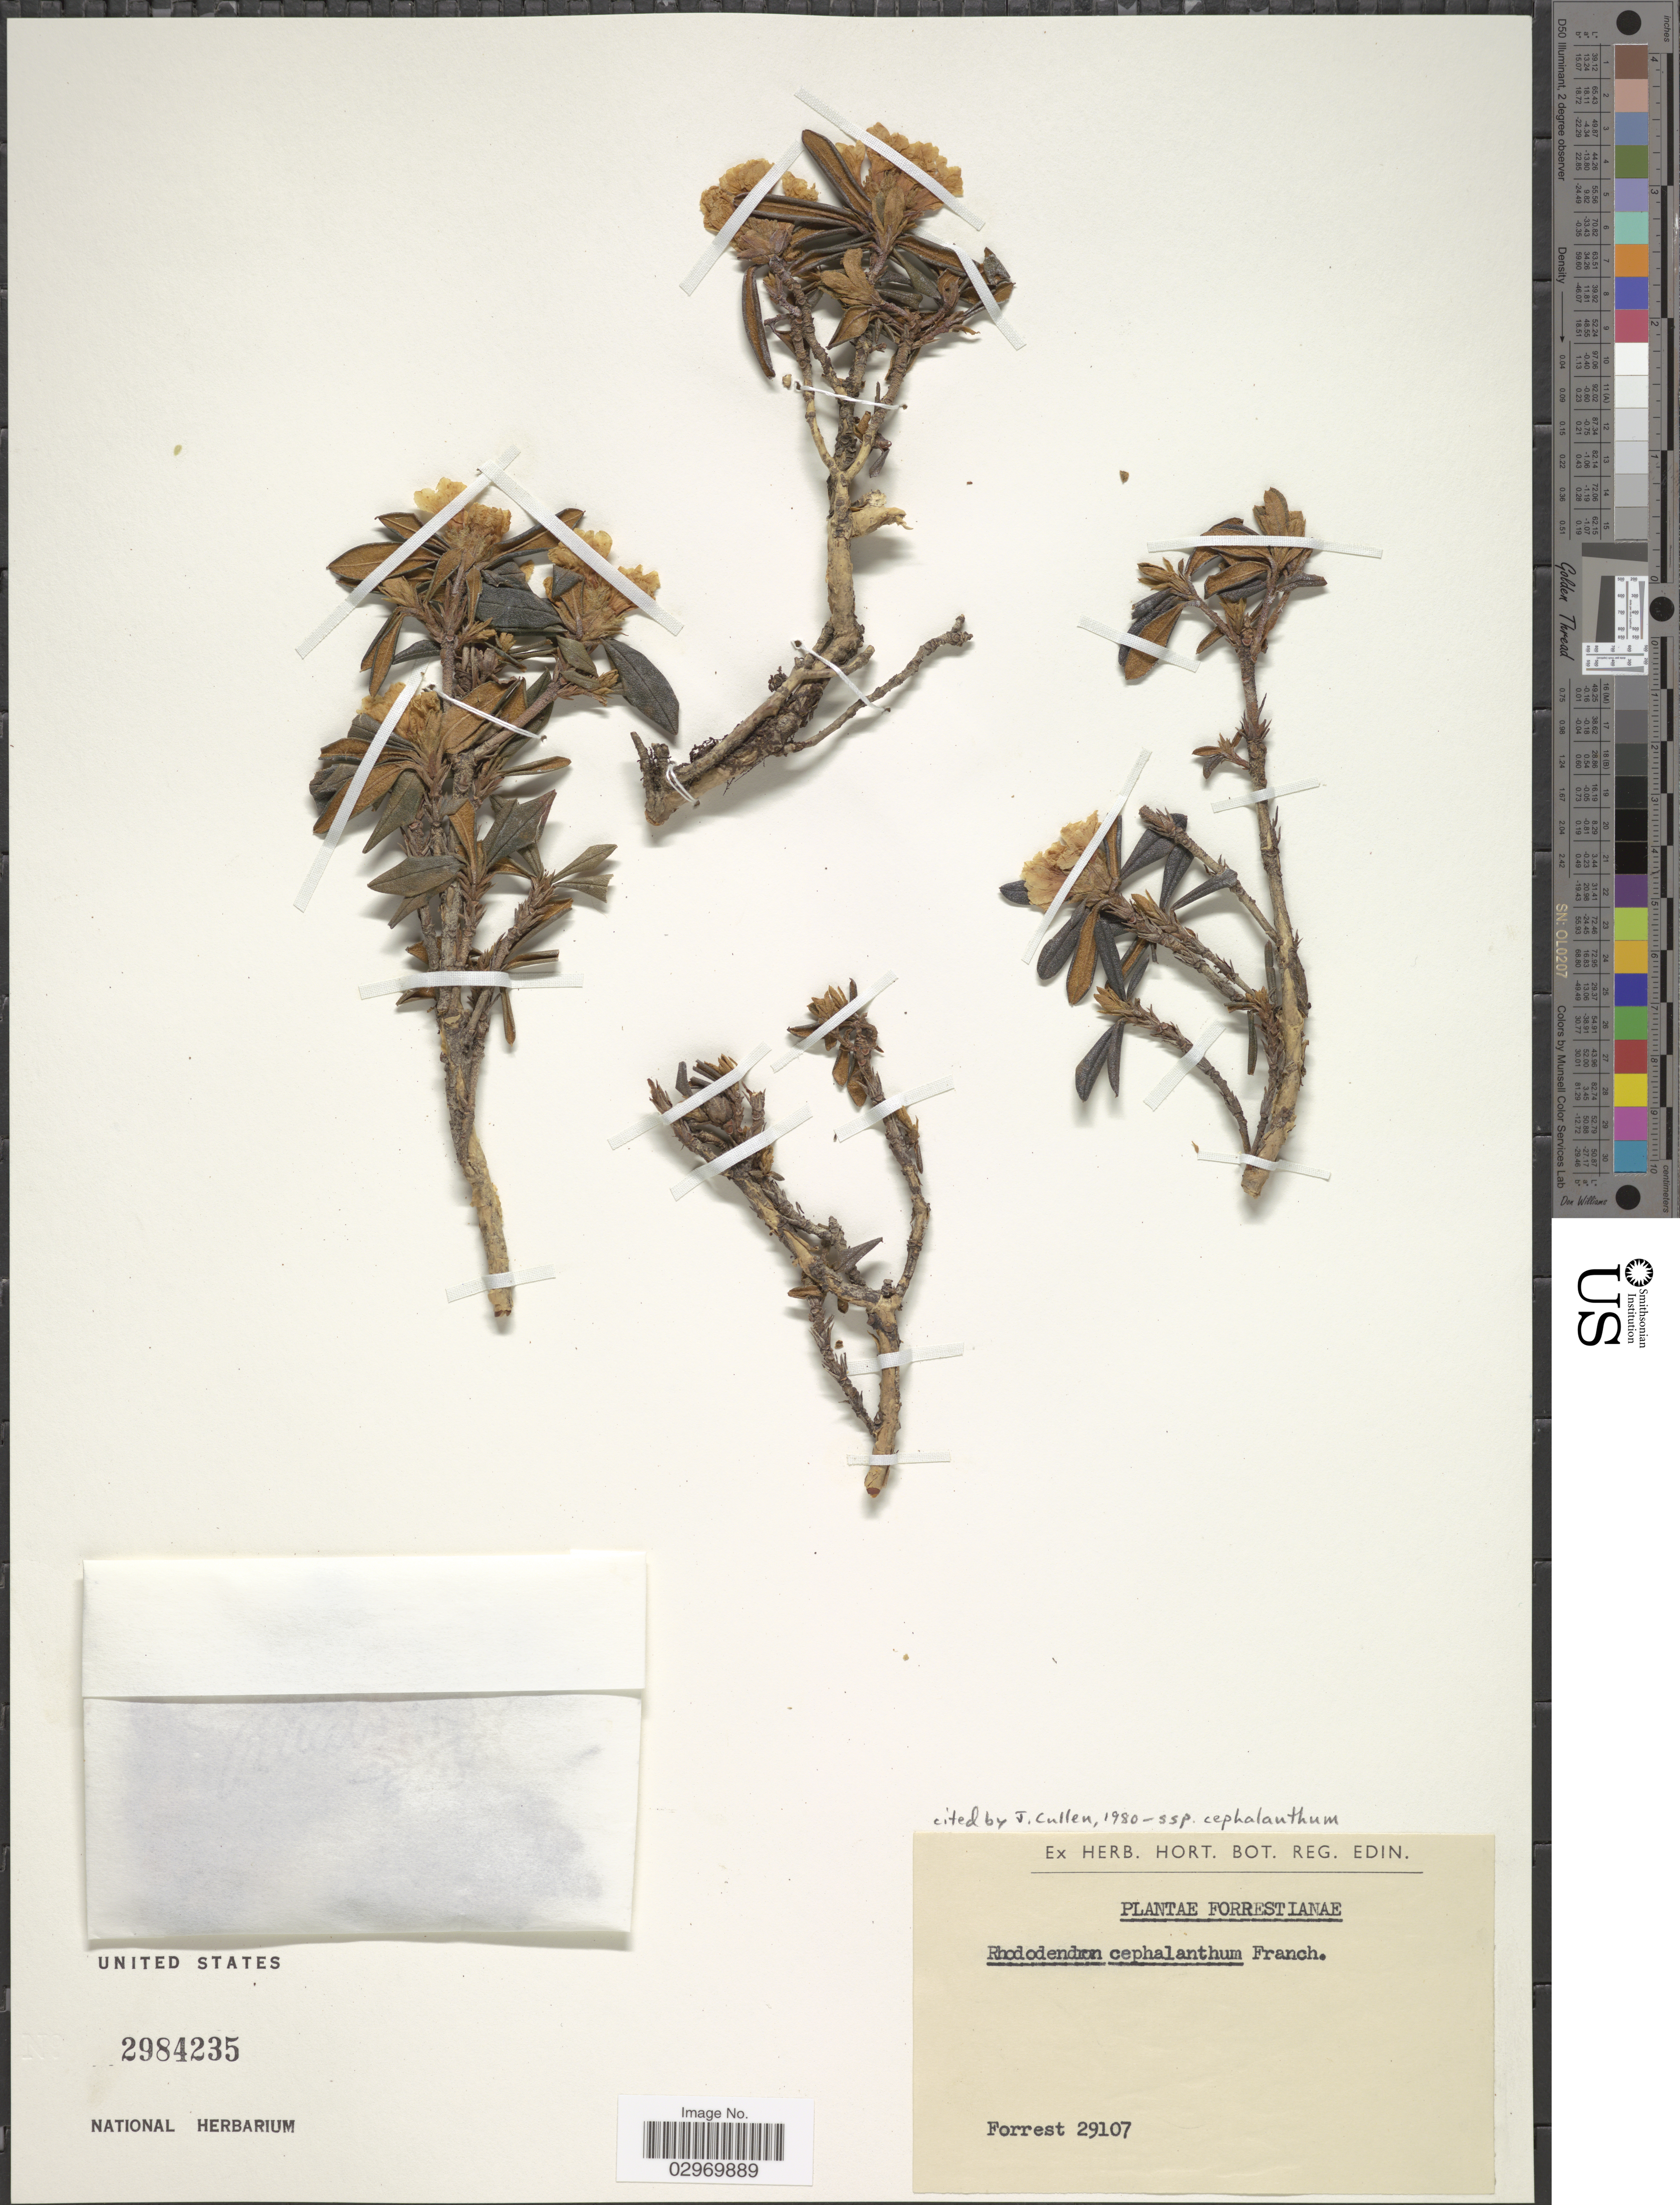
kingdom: Plantae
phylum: Tracheophyta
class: Magnoliopsida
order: Ericales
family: Ericaceae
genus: Rhododendron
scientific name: Rhododendron cephalanthum subsp. cephalanthum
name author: Franch.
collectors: -. Forrest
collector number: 29107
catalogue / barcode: US 2984235